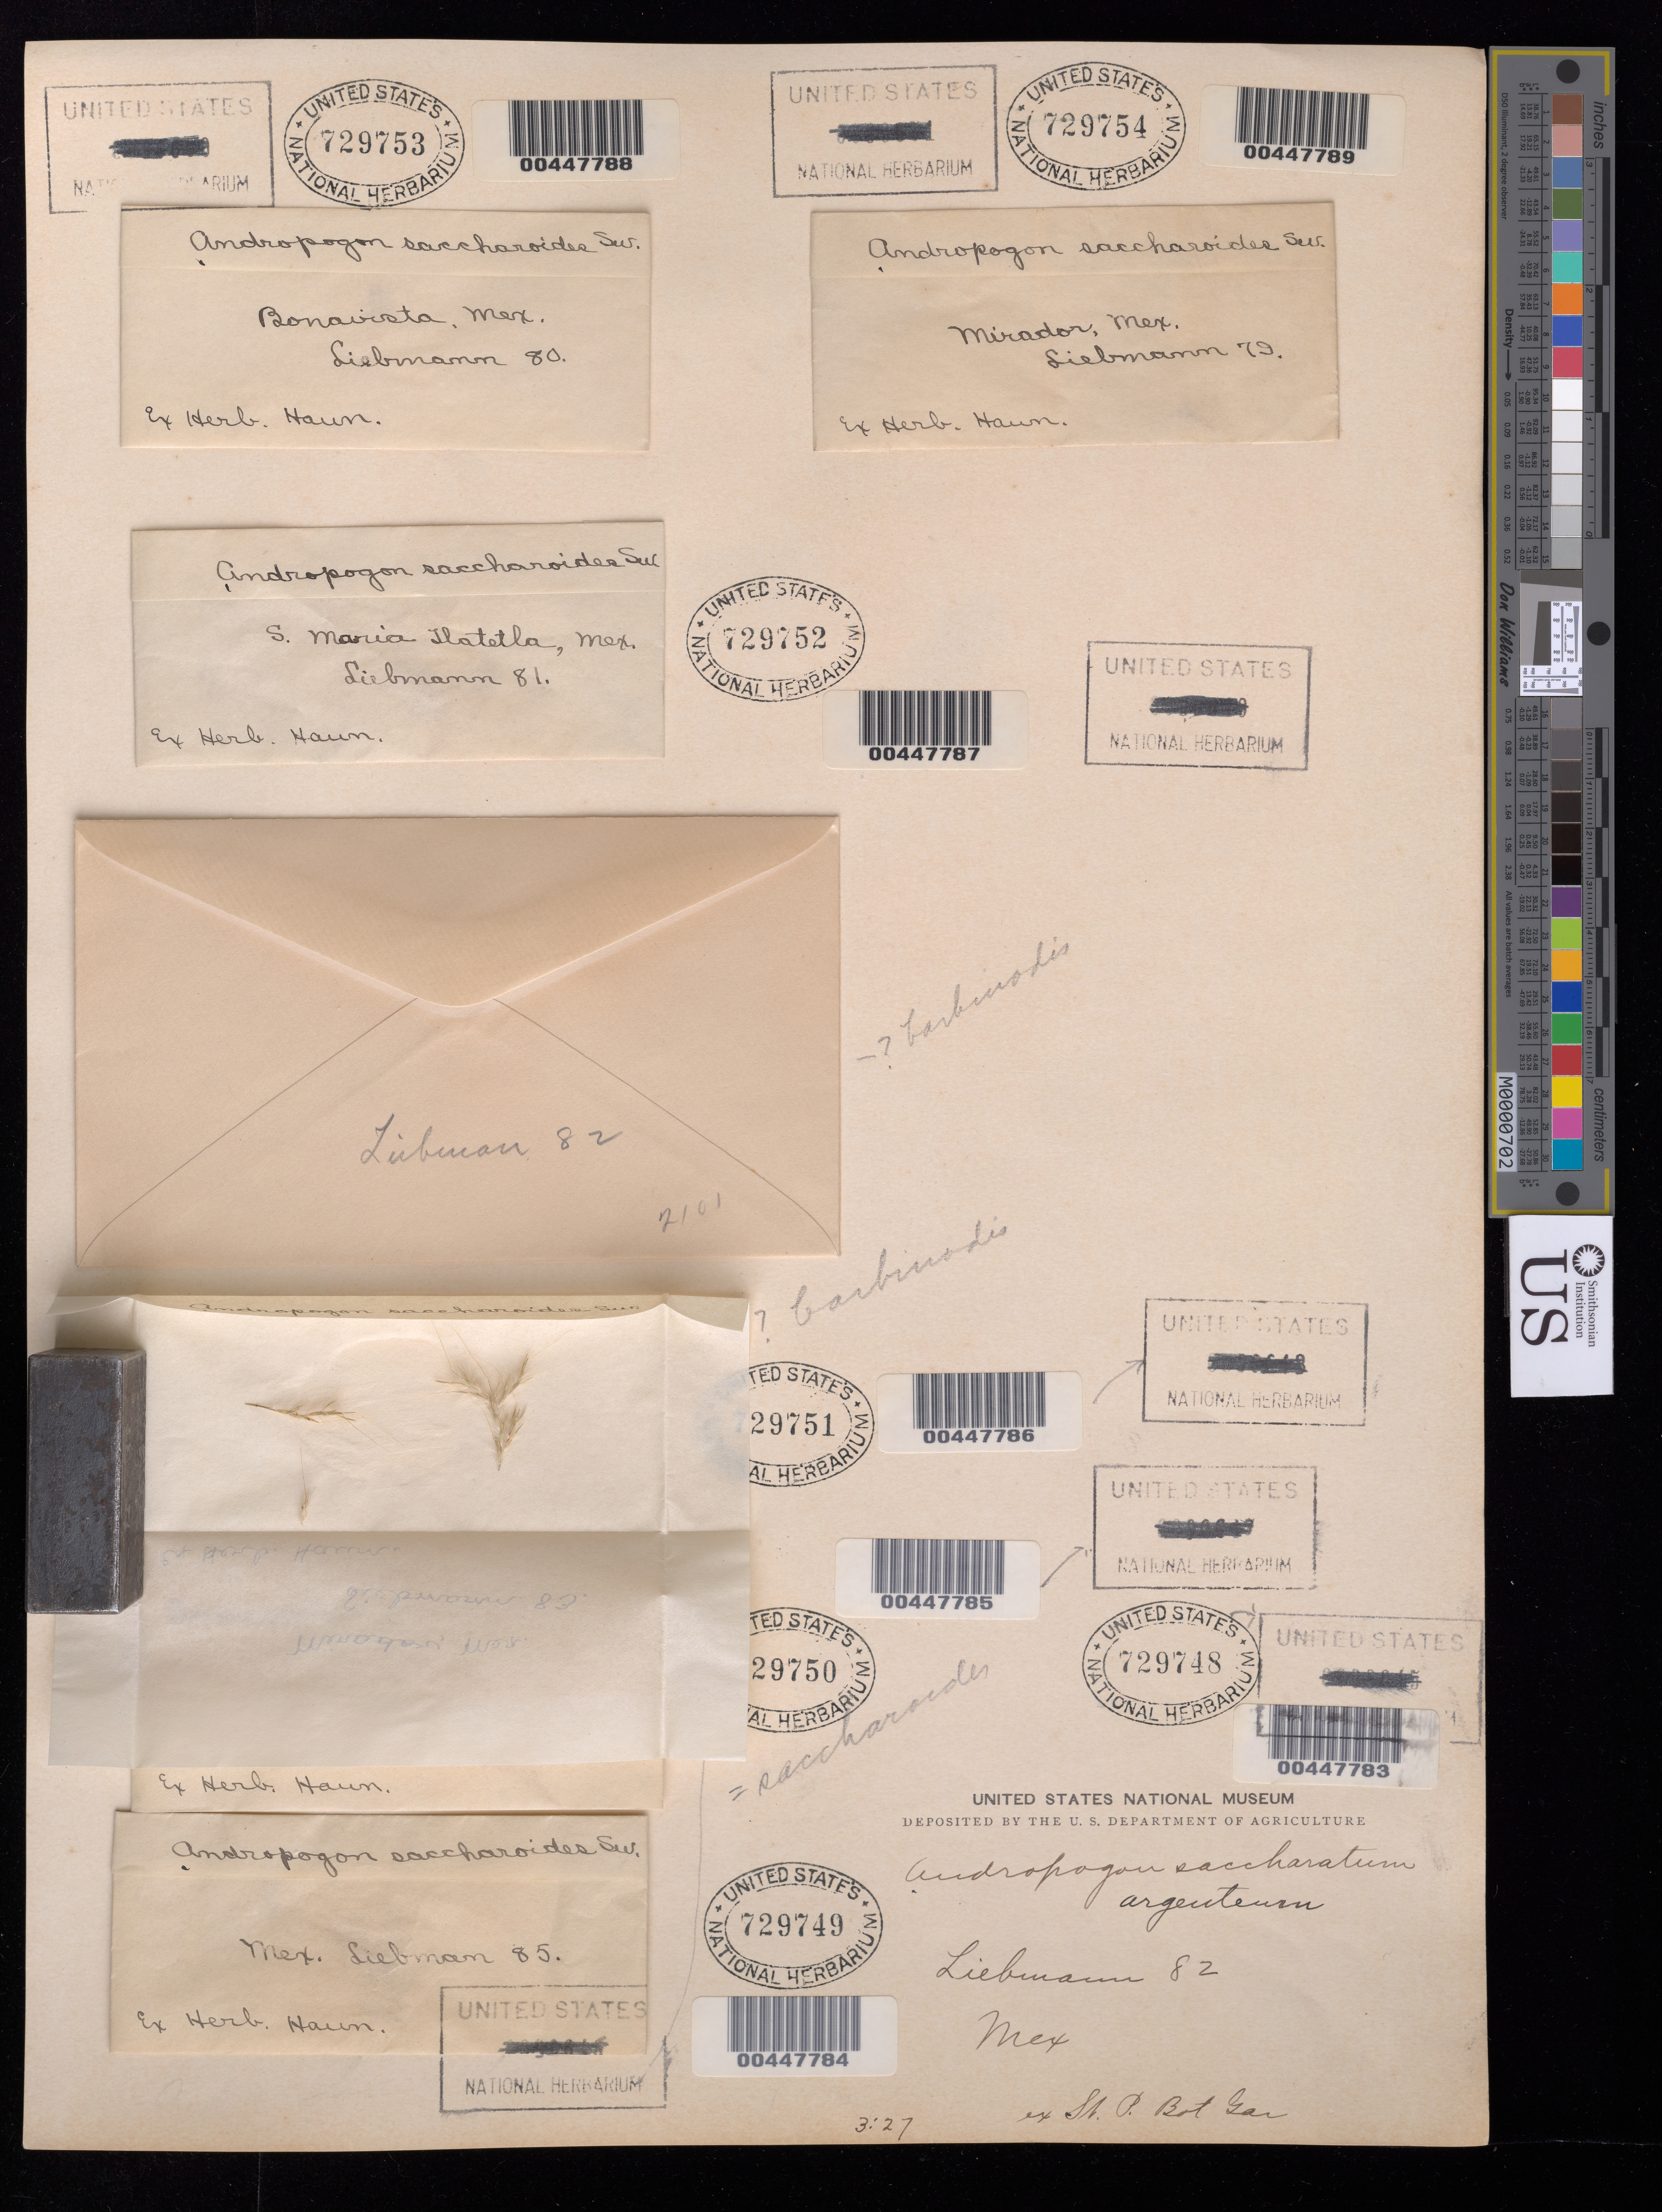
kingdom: Plantae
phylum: Tracheophyta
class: Liliopsida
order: Poales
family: Poaceae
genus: Bothriochloa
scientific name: Bothriochloa saccharoides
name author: (Sw.) Rydb.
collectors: F. M. Liebmann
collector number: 83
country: Mexico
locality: Mirador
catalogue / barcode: US 729751